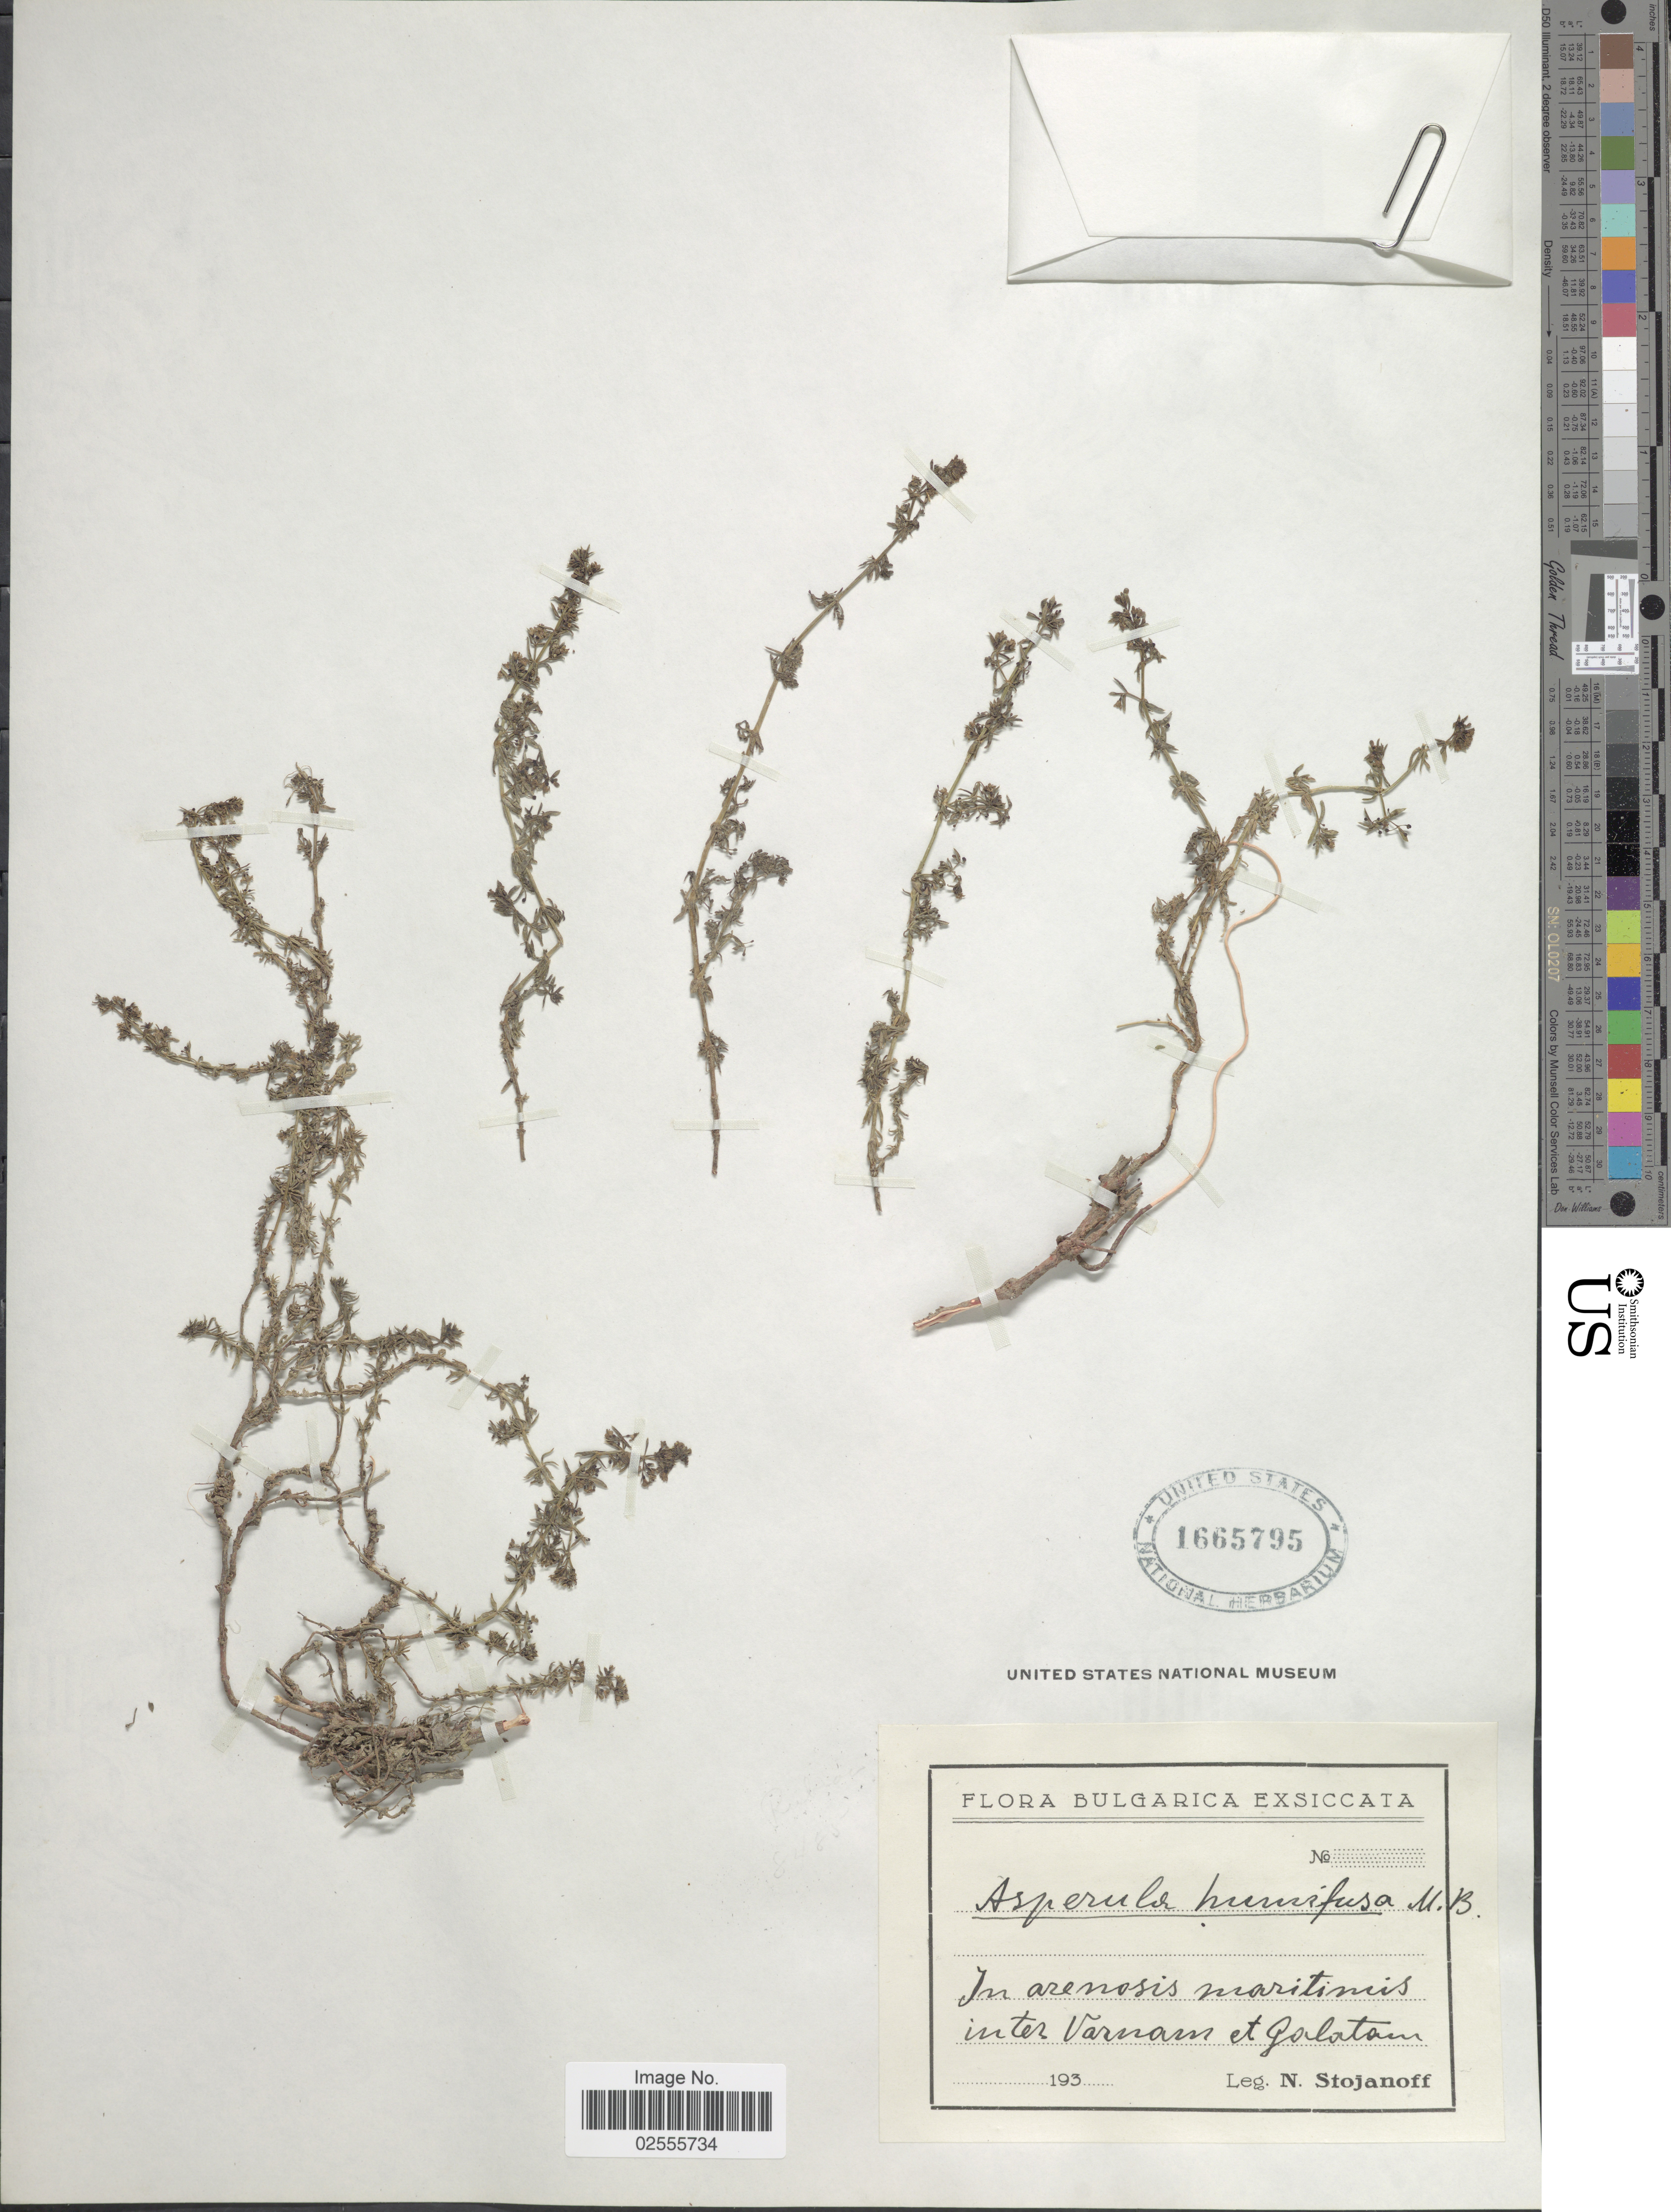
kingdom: Plantae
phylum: Tracheophyta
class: Magnoliopsida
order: Gentianales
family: Rubiaceae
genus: Asperula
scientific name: Asperula humifusa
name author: (M. Bieb.) Besser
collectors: N. Stojanoff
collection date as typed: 193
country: Bulgaria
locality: Bulgarica, In arenosis maritimis inter Varnam et Galatam.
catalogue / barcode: US 1665795